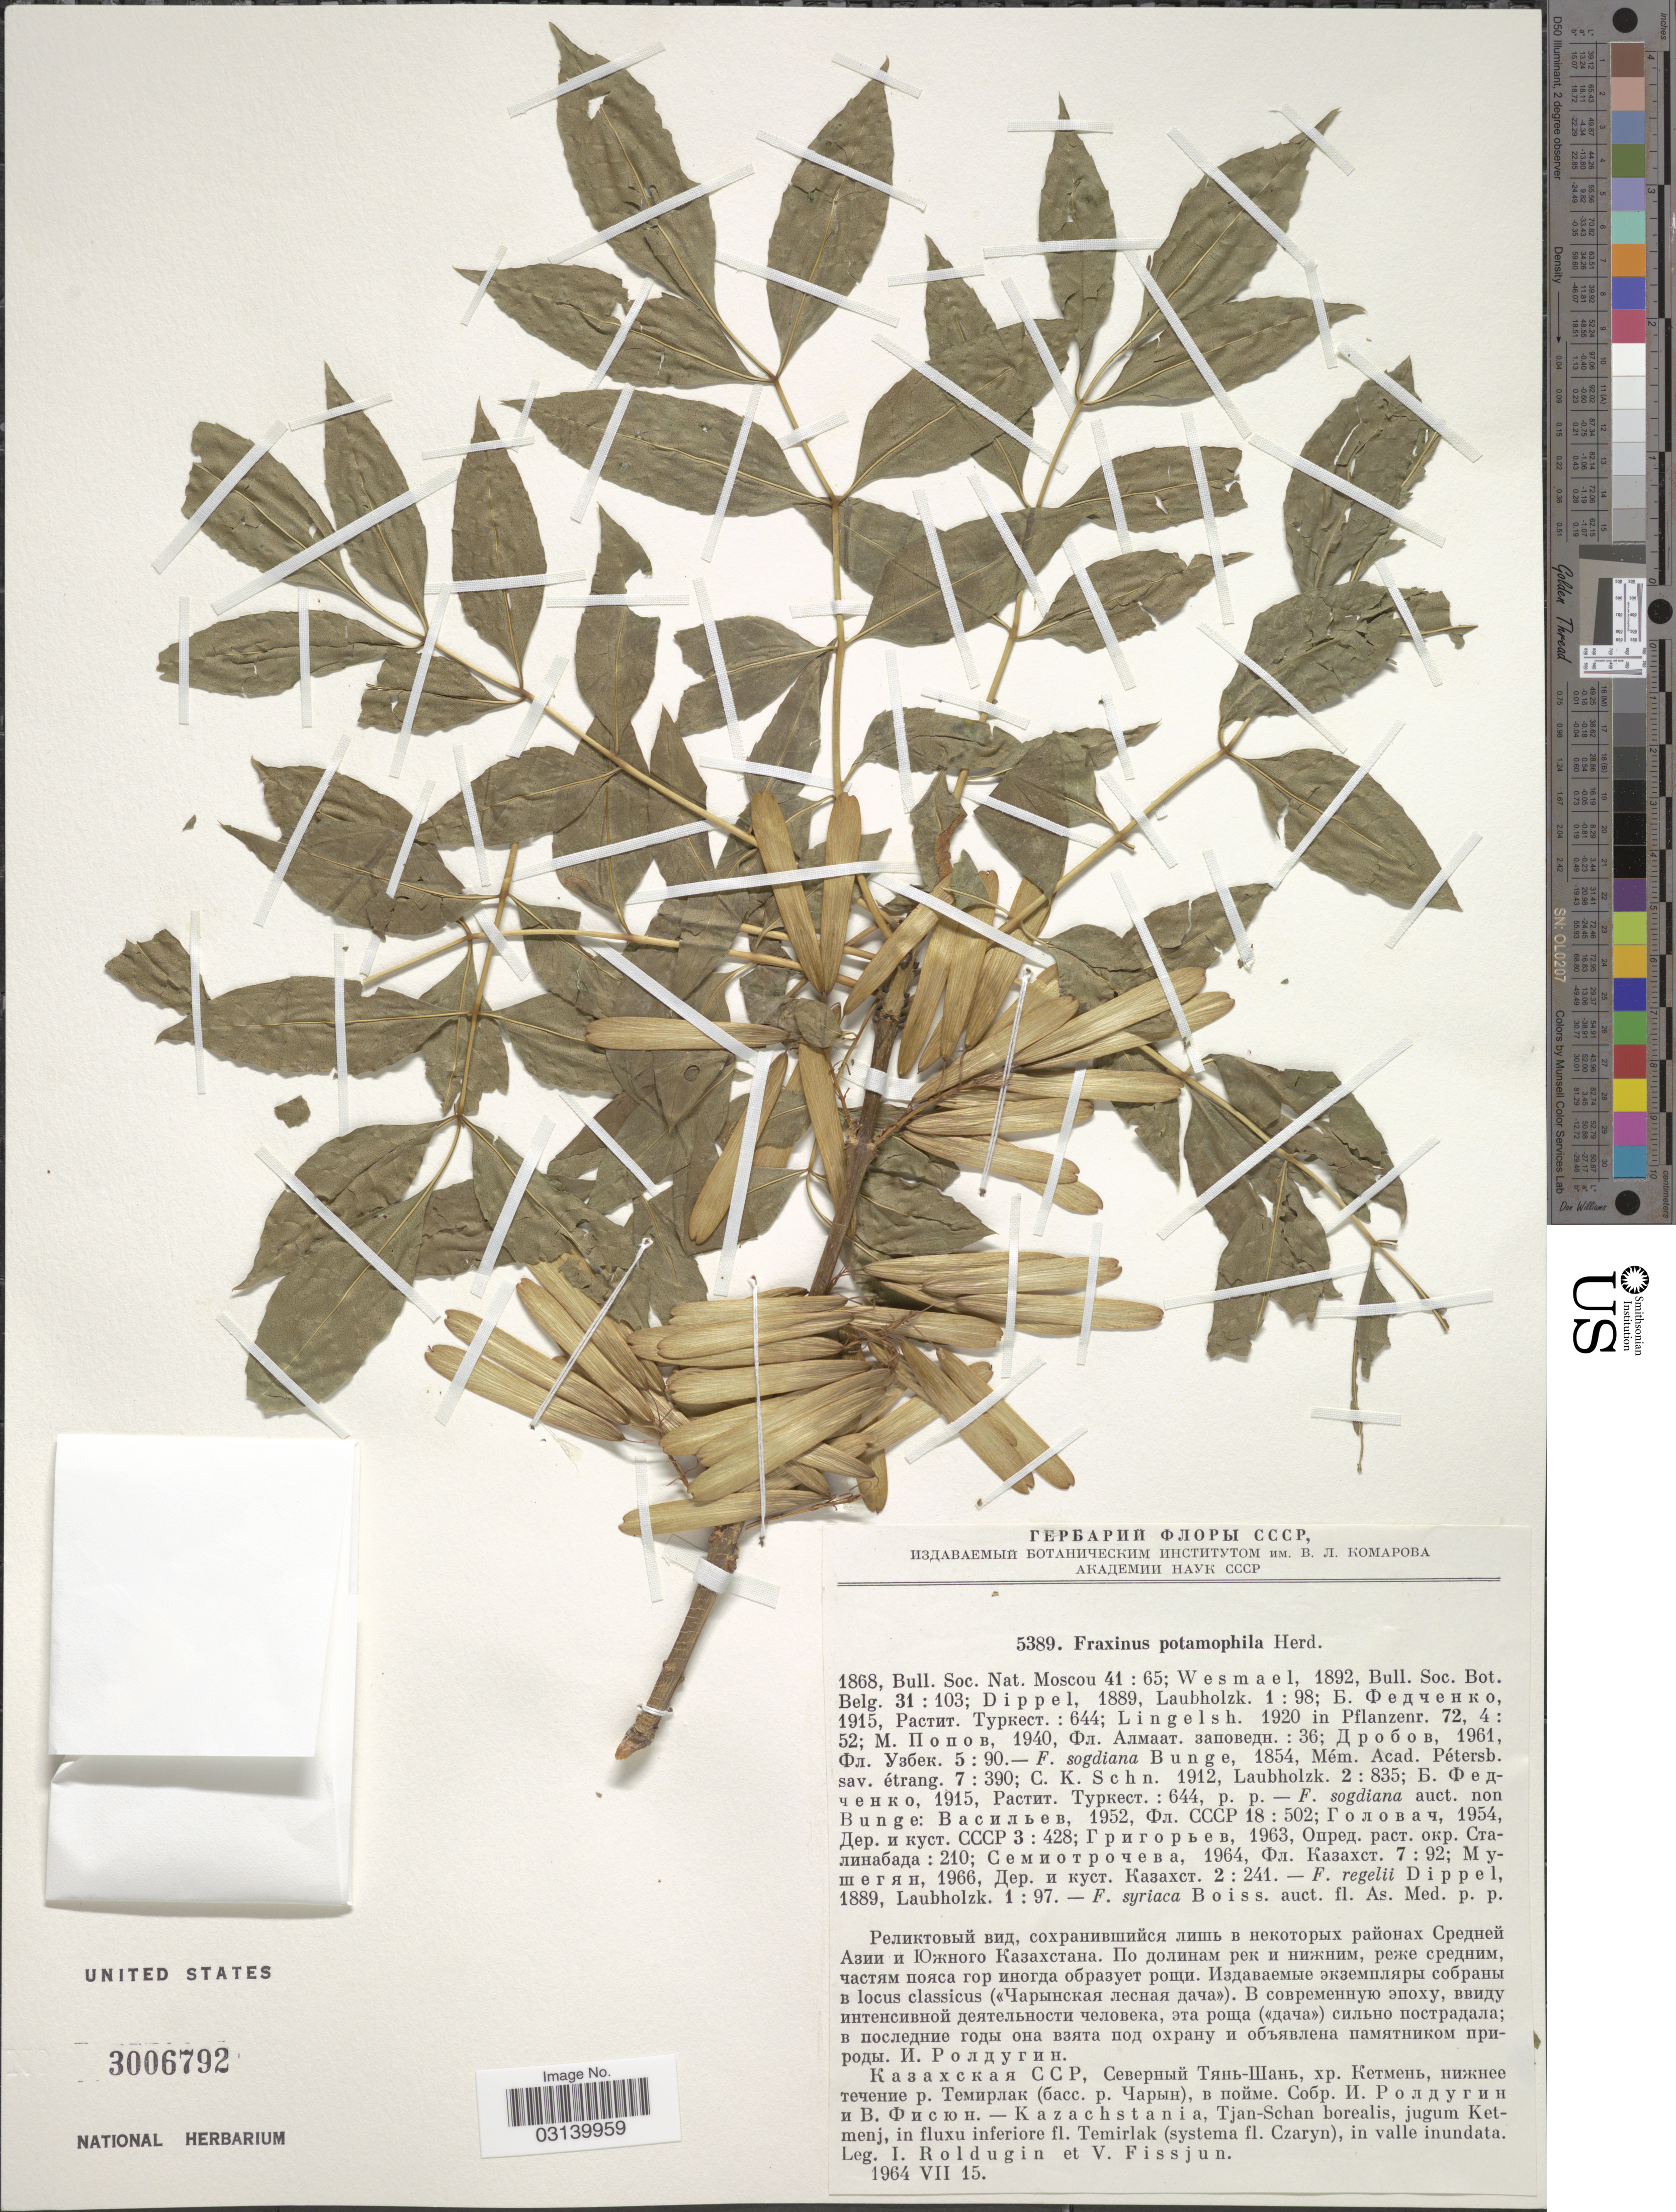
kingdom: Plantae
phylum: Tracheophyta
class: Magnoliopsida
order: Lamiales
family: Oleaceae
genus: Fraxinus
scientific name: Fraxinus potamophila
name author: Herder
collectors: I. Roldugin & V. Fissjun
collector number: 5389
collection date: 1964-07-15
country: Kazakhstan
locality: Kazachstania, Tjan-Schan borealis, jugum Ketmenj, in fluxu inferiore fl. Temirlak (systema fl. Czaryn), in valle inundata.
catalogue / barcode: US 3006792